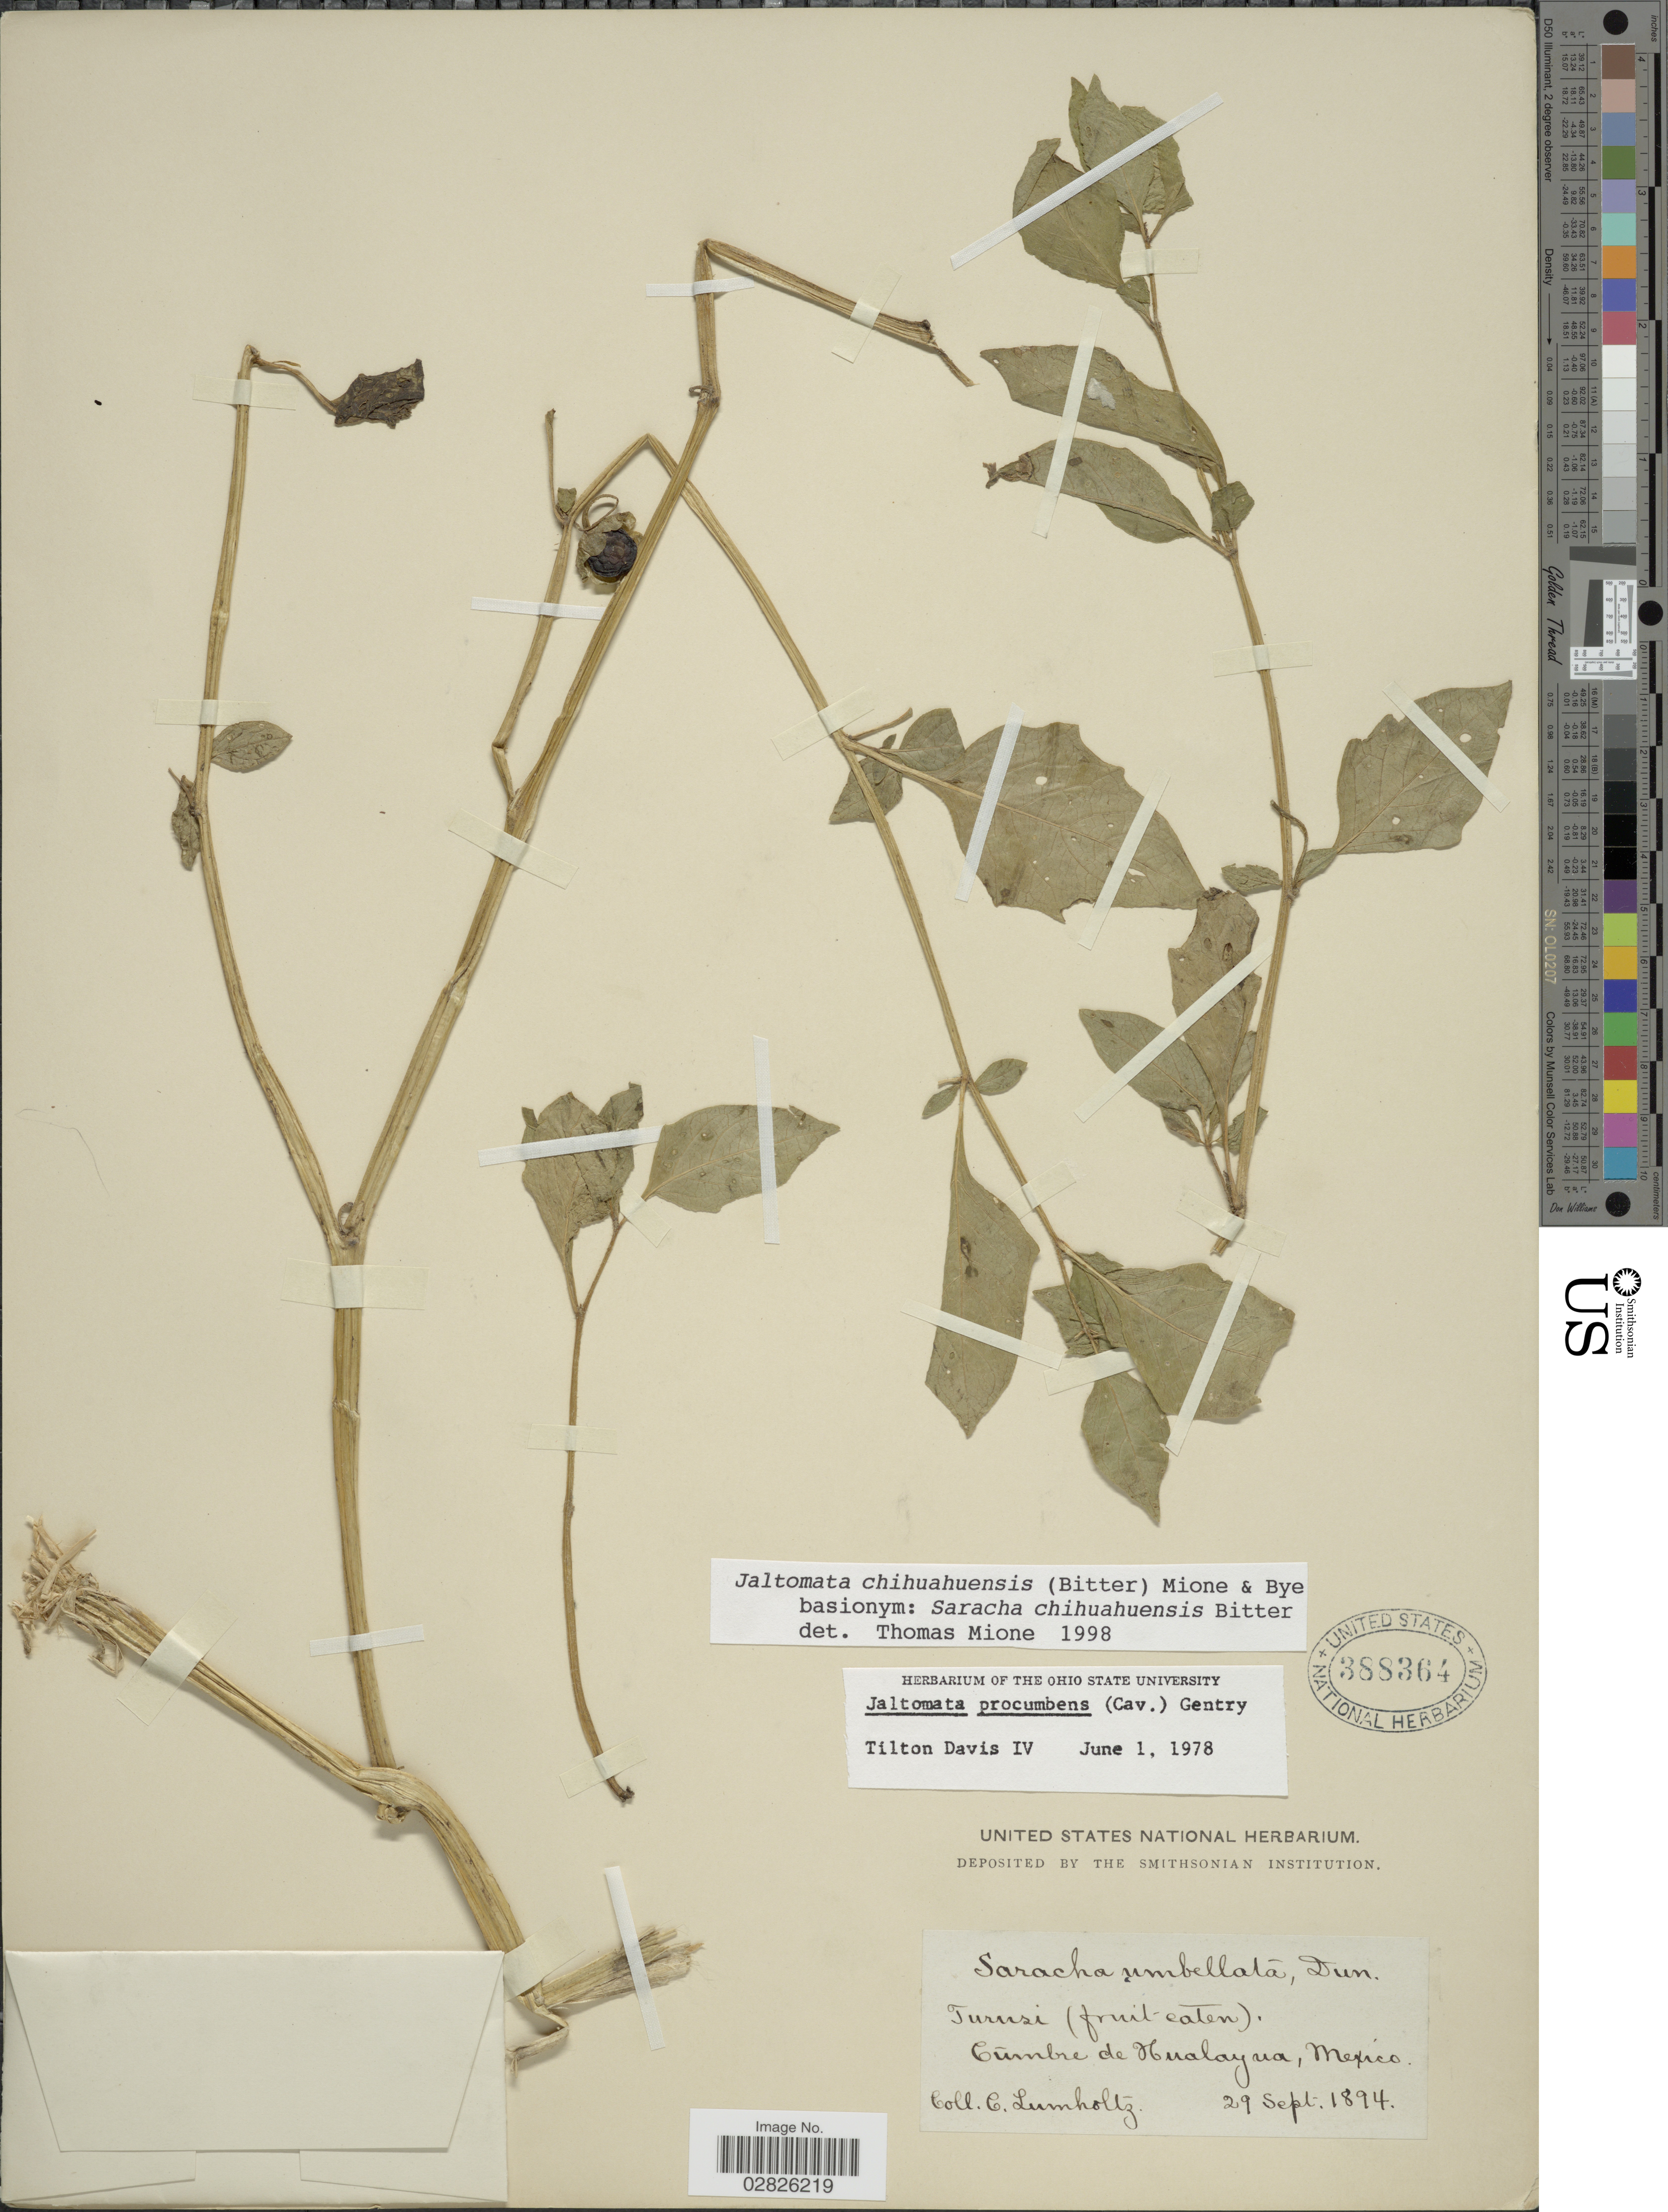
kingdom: Plantae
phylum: Tracheophyta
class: Magnoliopsida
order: Solanales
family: Solanaceae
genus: Jaltomata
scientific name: Jaltomata chihuahuensis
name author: (Bitter) Mione & Bye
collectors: C. Lumholtz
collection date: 1894-09-29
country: Mexico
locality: Cumbre de Hualayua [interpreted]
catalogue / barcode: US 388364